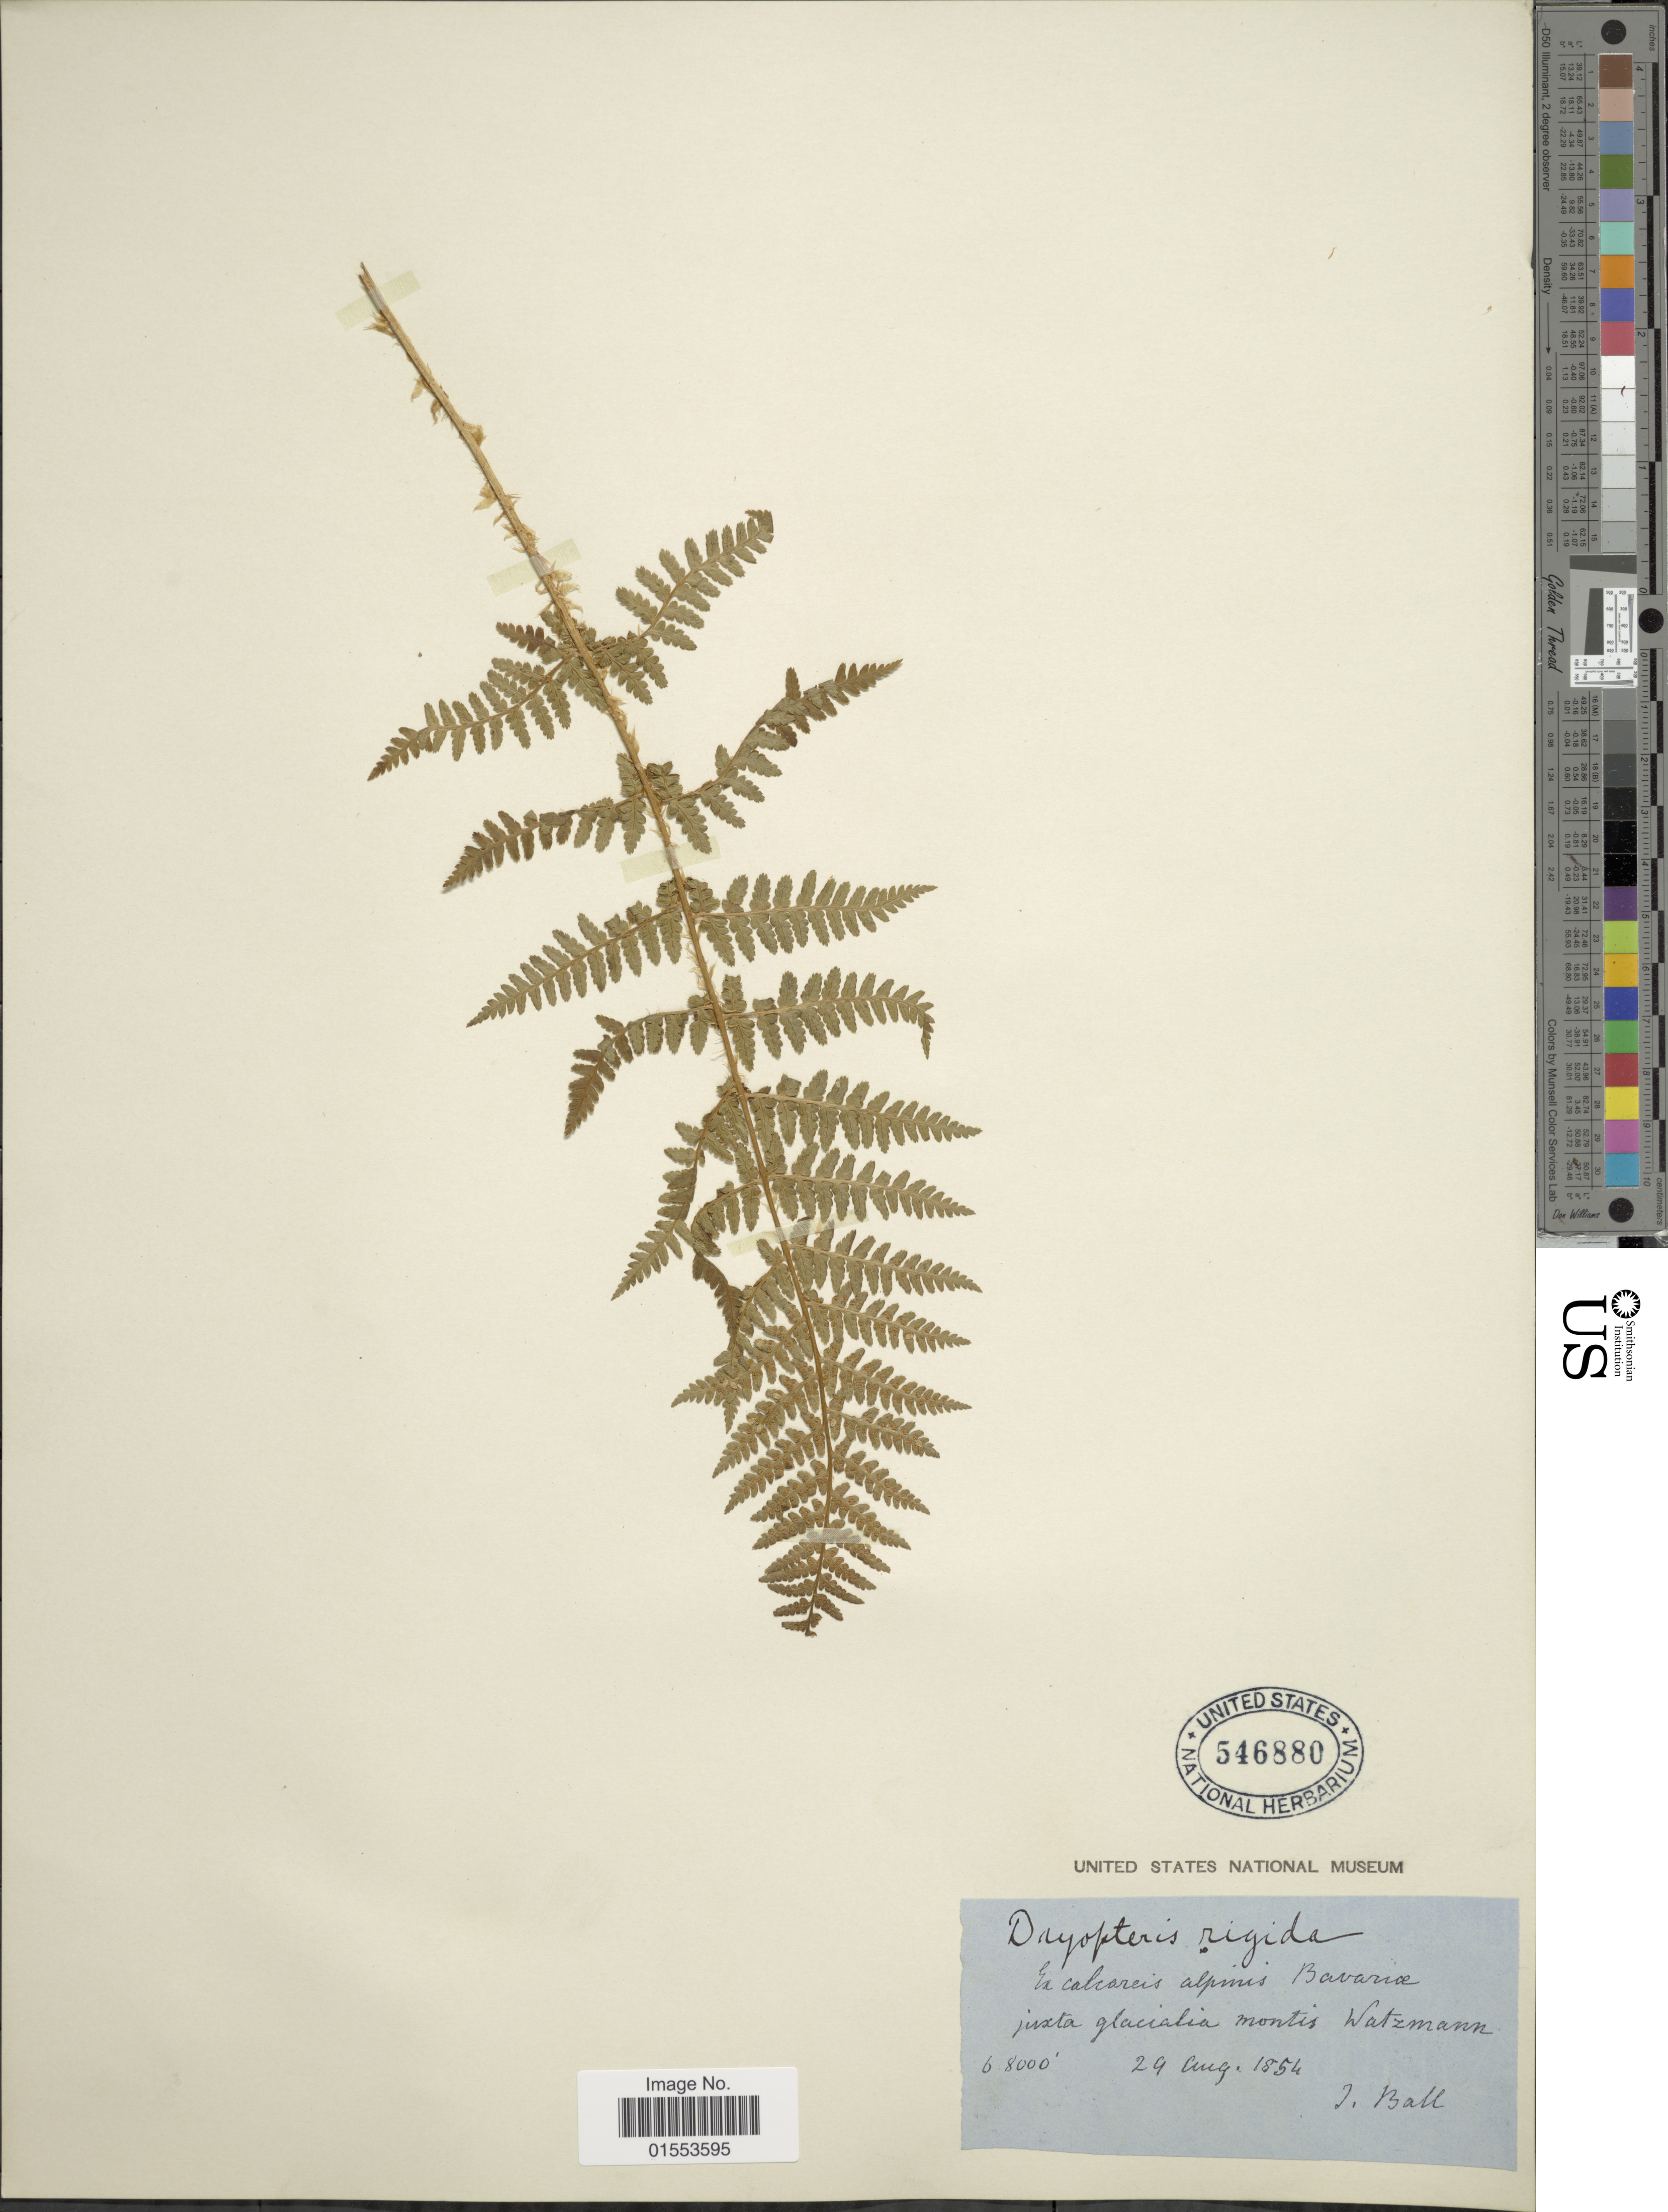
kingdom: Plantae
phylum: Tracheophyta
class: Polypodiopsida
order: Polypodiales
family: Dryopteridaceae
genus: Dryopteris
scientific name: Dryopteris rigida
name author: Underw.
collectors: J. Ball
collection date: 1854-08-29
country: Germany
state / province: Bayern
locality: Calcareis alpinis Bavariae juxta glacialia montis Watzmann.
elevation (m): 1829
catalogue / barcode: US 546880